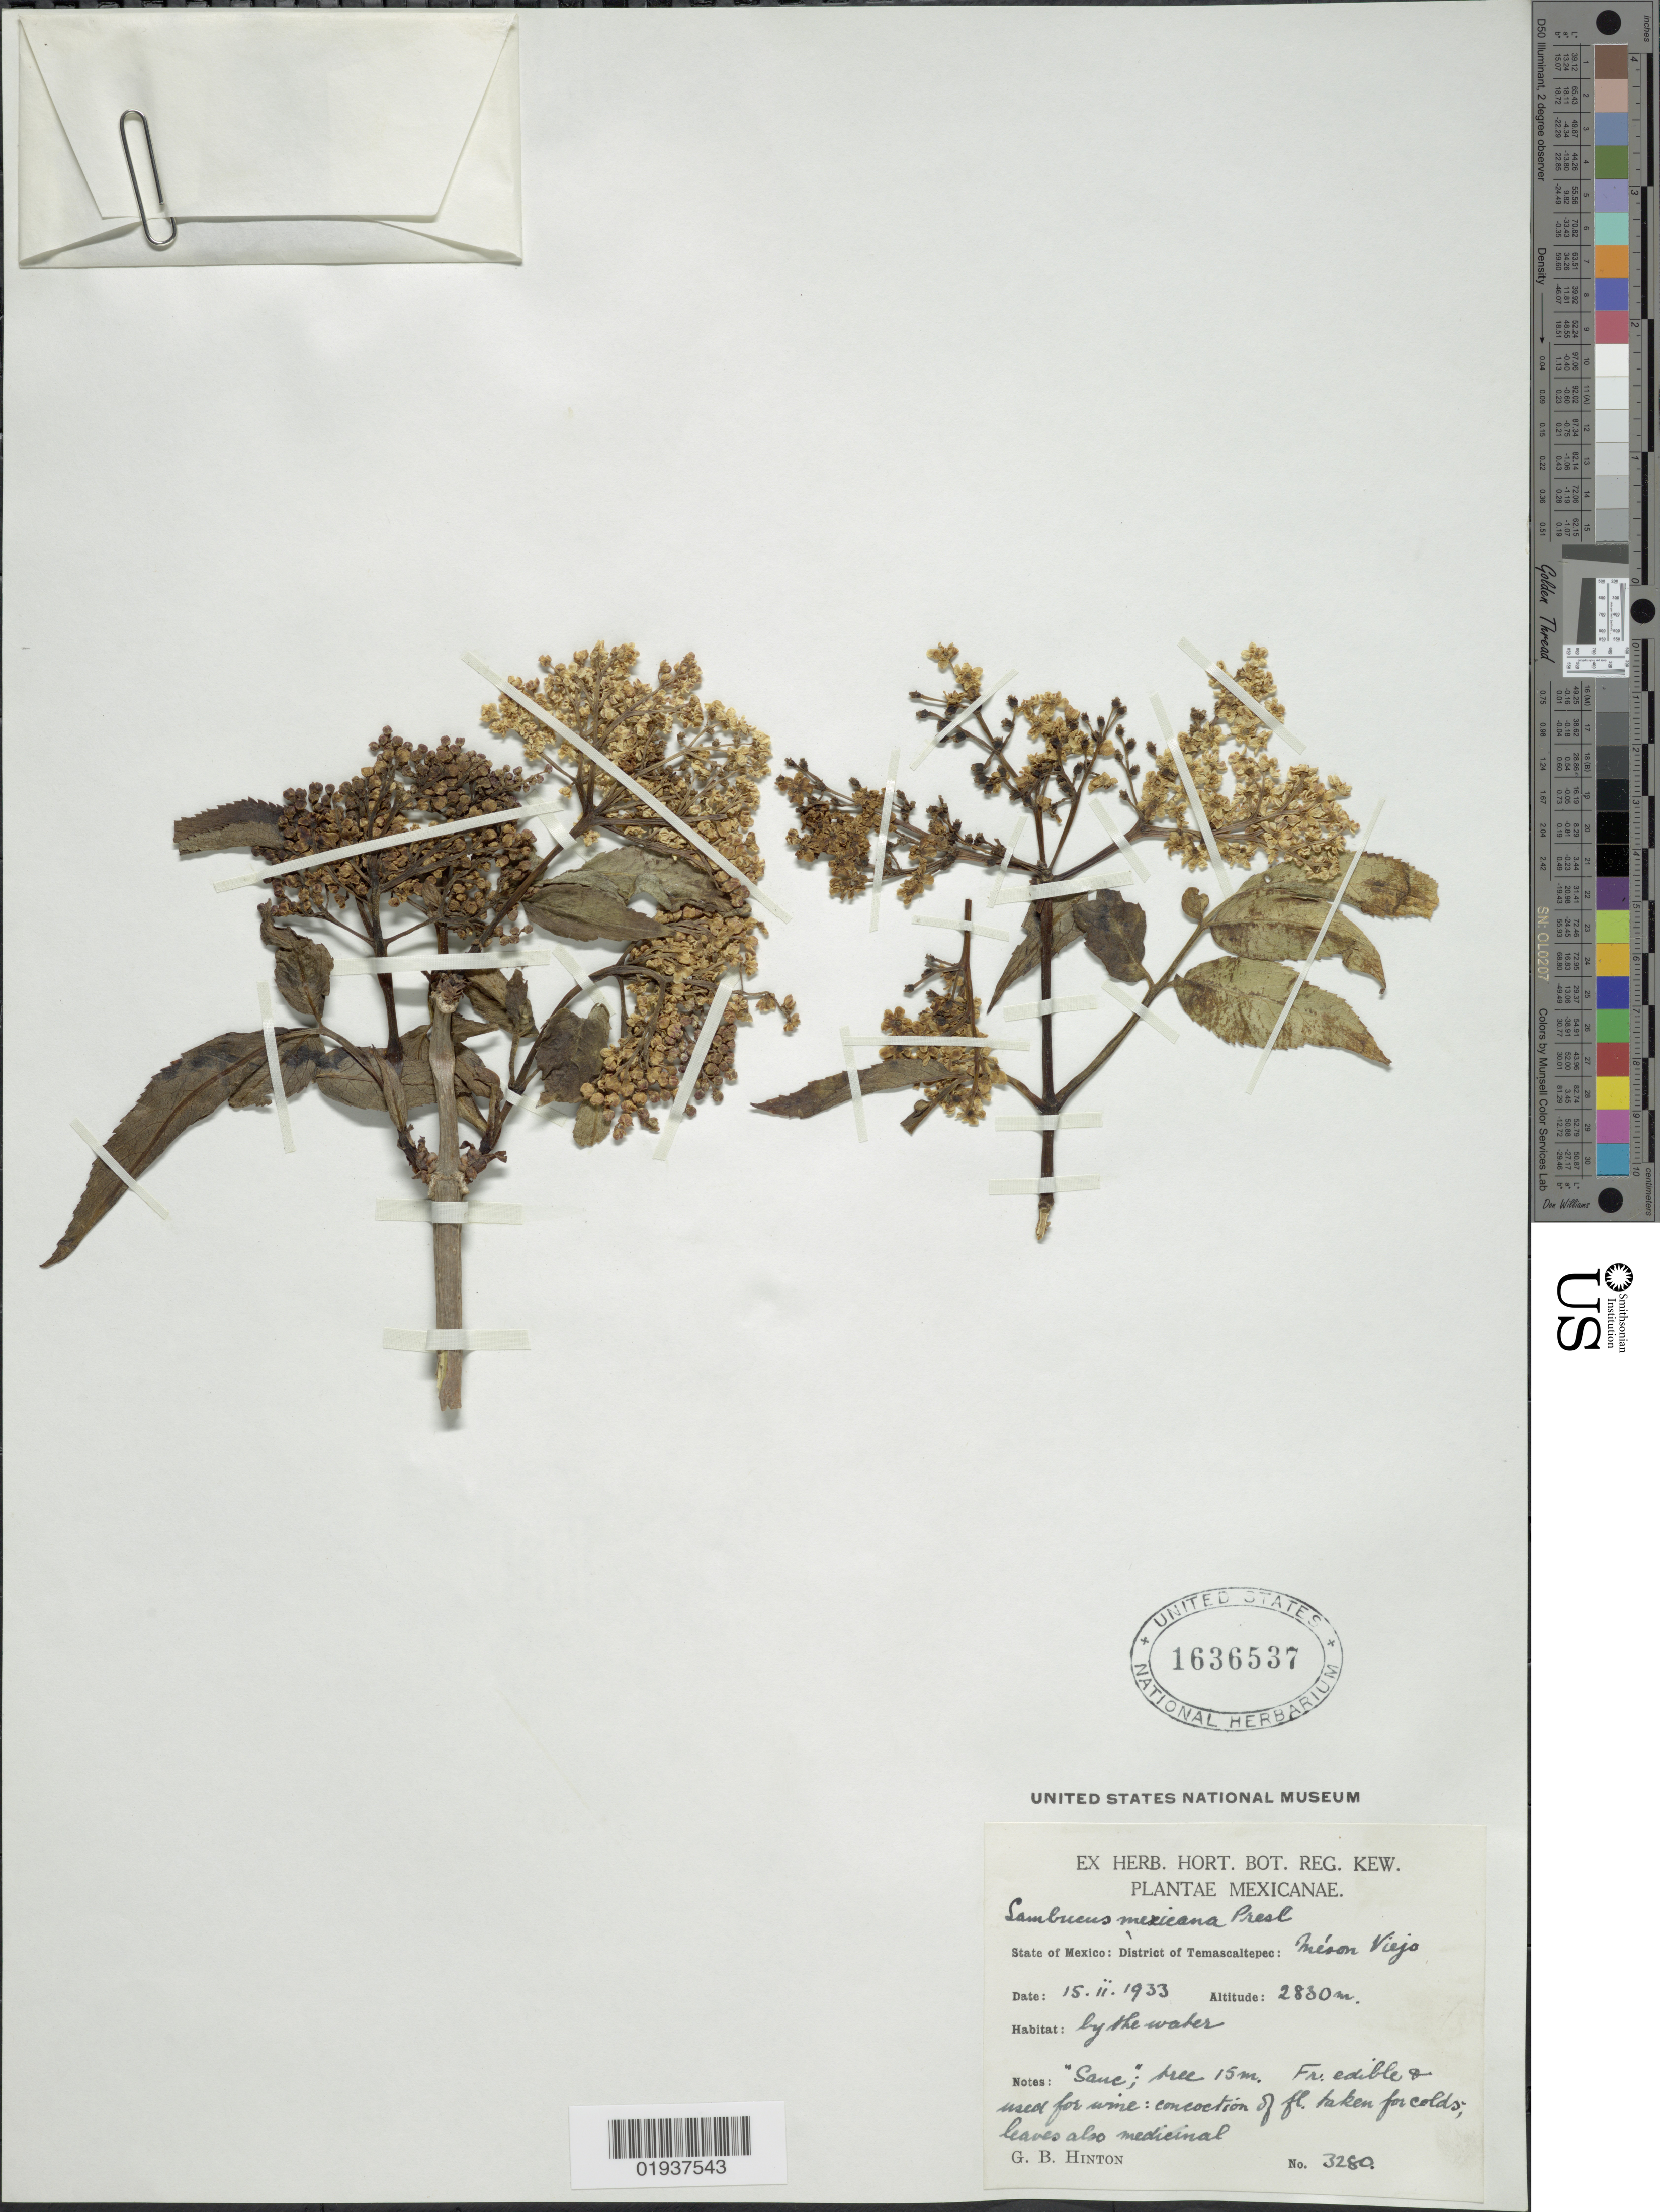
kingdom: Plantae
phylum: Tracheophyta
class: Magnoliopsida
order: Dipsacales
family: Viburnaceae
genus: Sambucus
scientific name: Sambucus mexicana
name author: C. Presl ex DC.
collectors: G. B. Hinton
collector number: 3280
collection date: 1933-02-15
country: Mexico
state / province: México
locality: State of Mexico: District of Temascaltepec: Méson Viejo.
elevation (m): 2830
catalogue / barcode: US 1636537